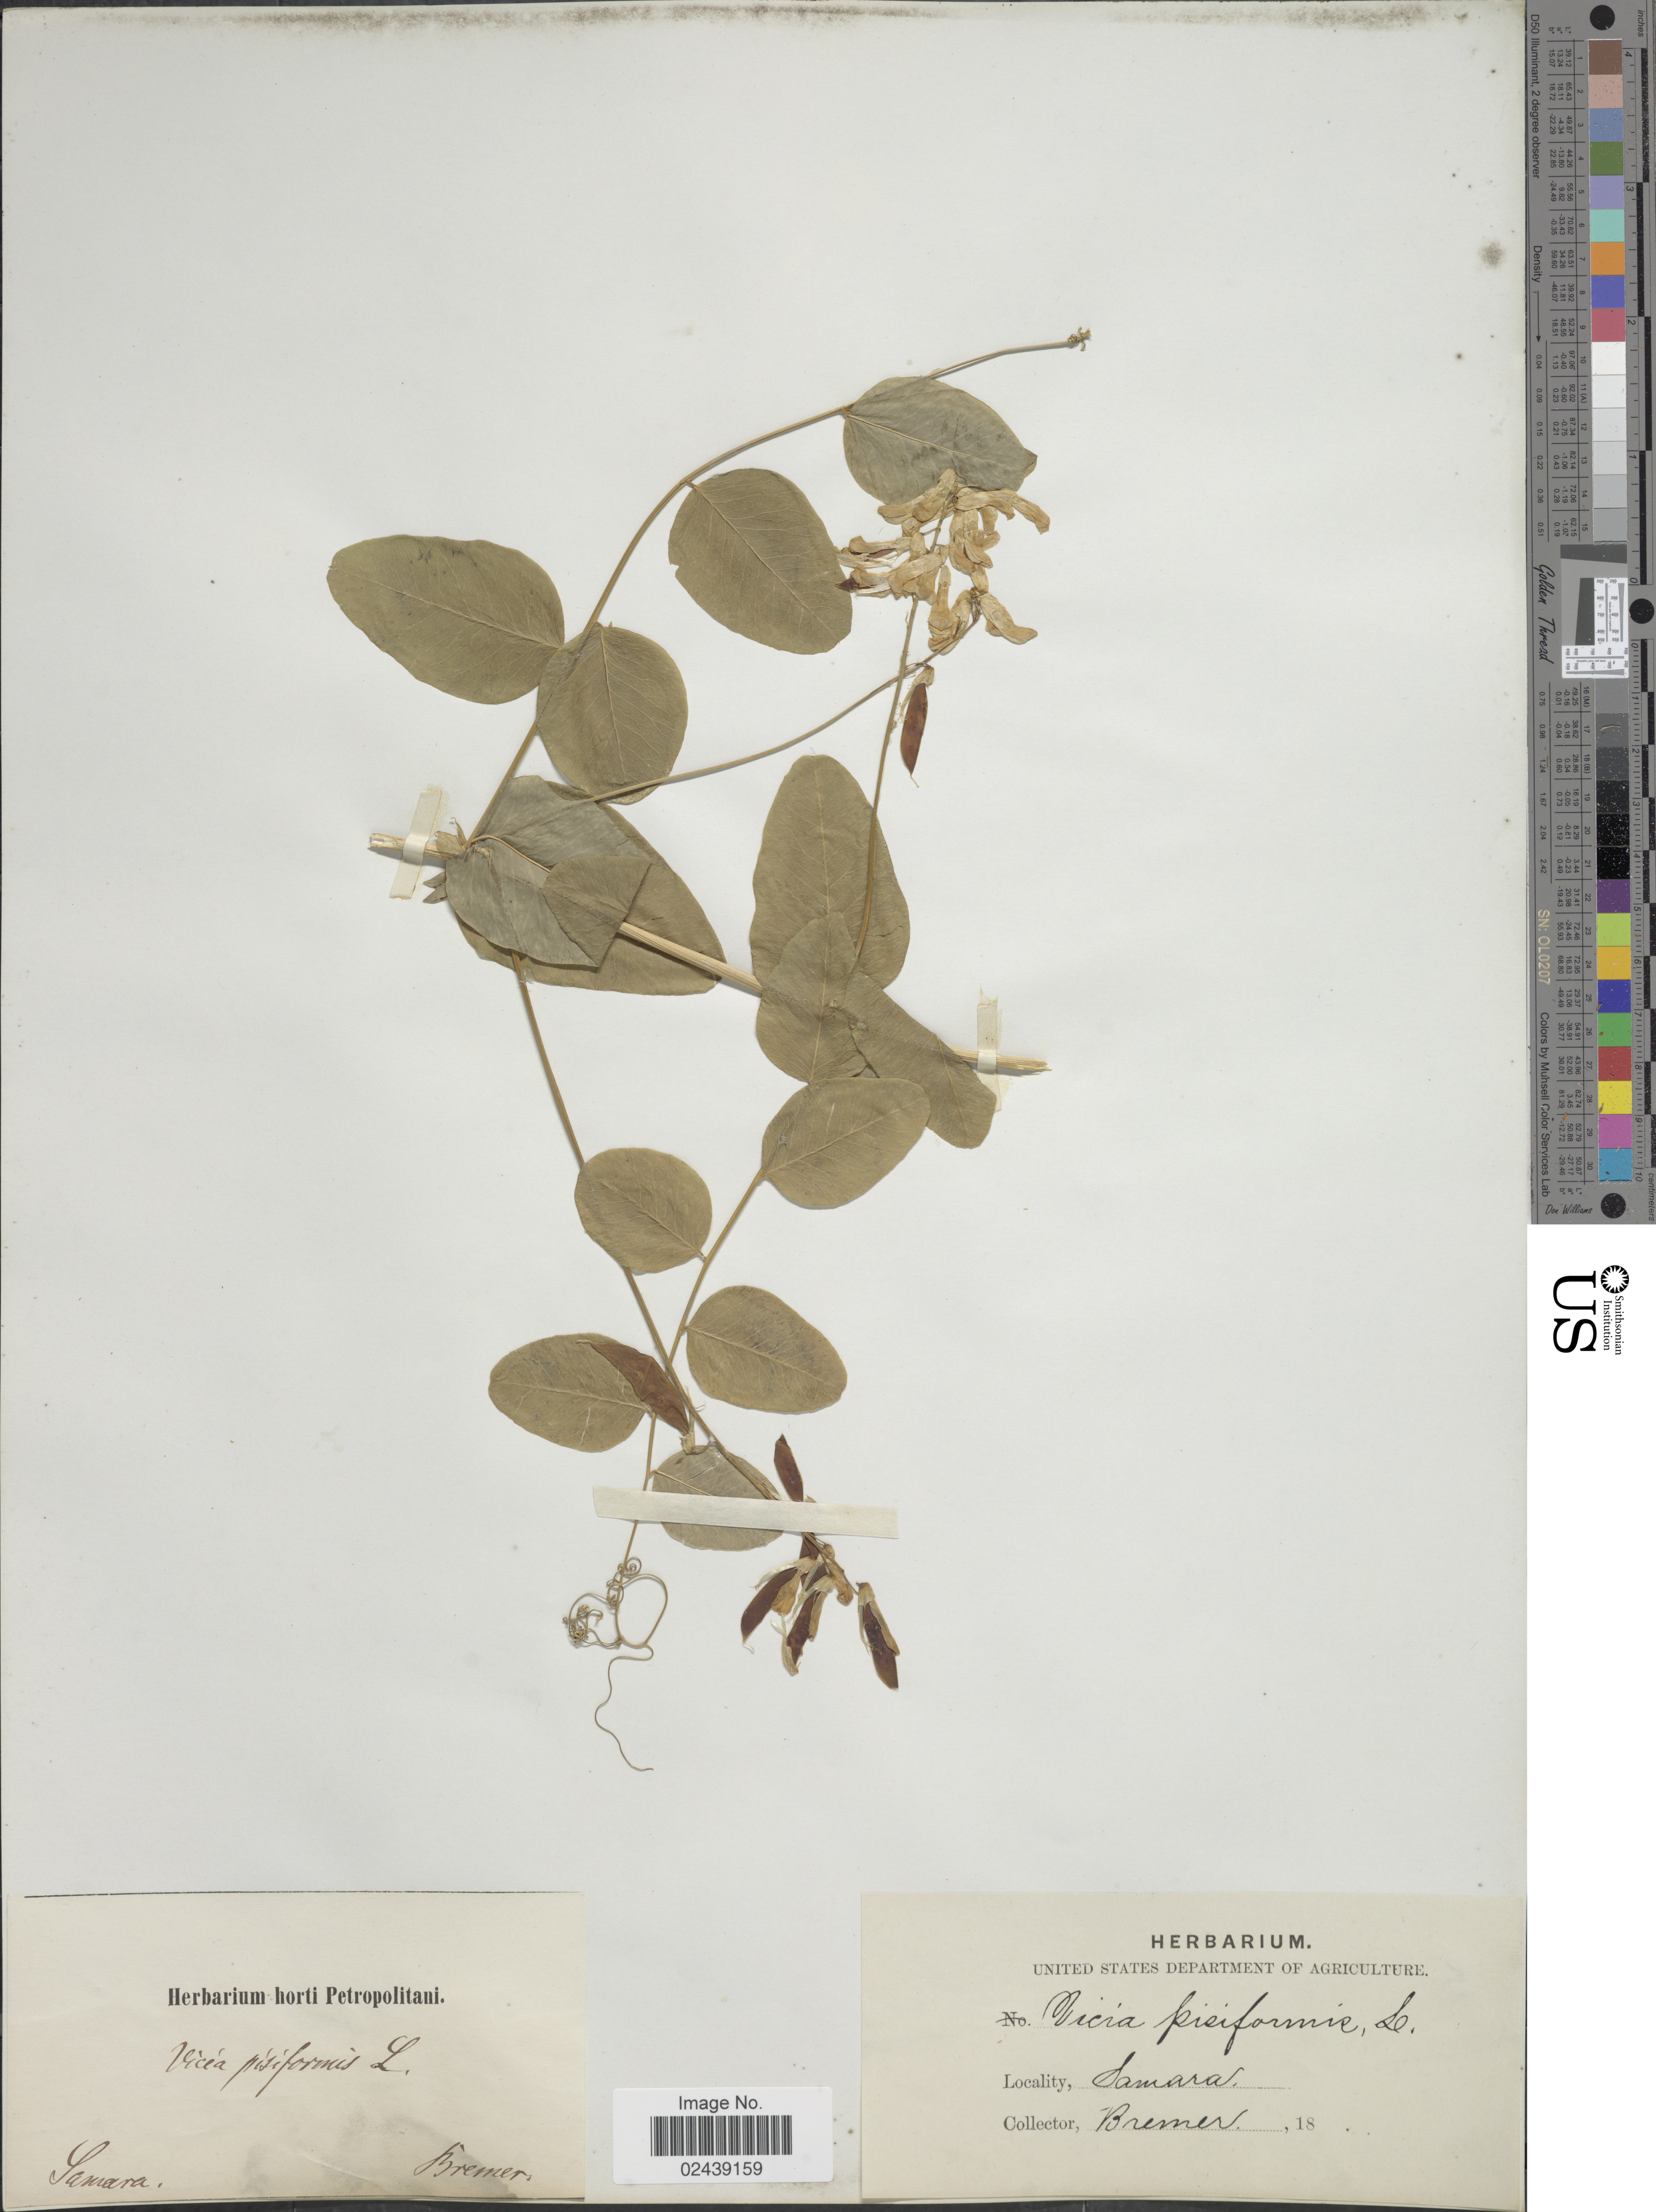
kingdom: Plantae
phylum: Tracheophyta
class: Magnoliopsida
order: Fabales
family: Fabaceae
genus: Vicia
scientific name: Vicia pisiformis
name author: L.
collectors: Bremer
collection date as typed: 18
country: Russian Federation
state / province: Samara